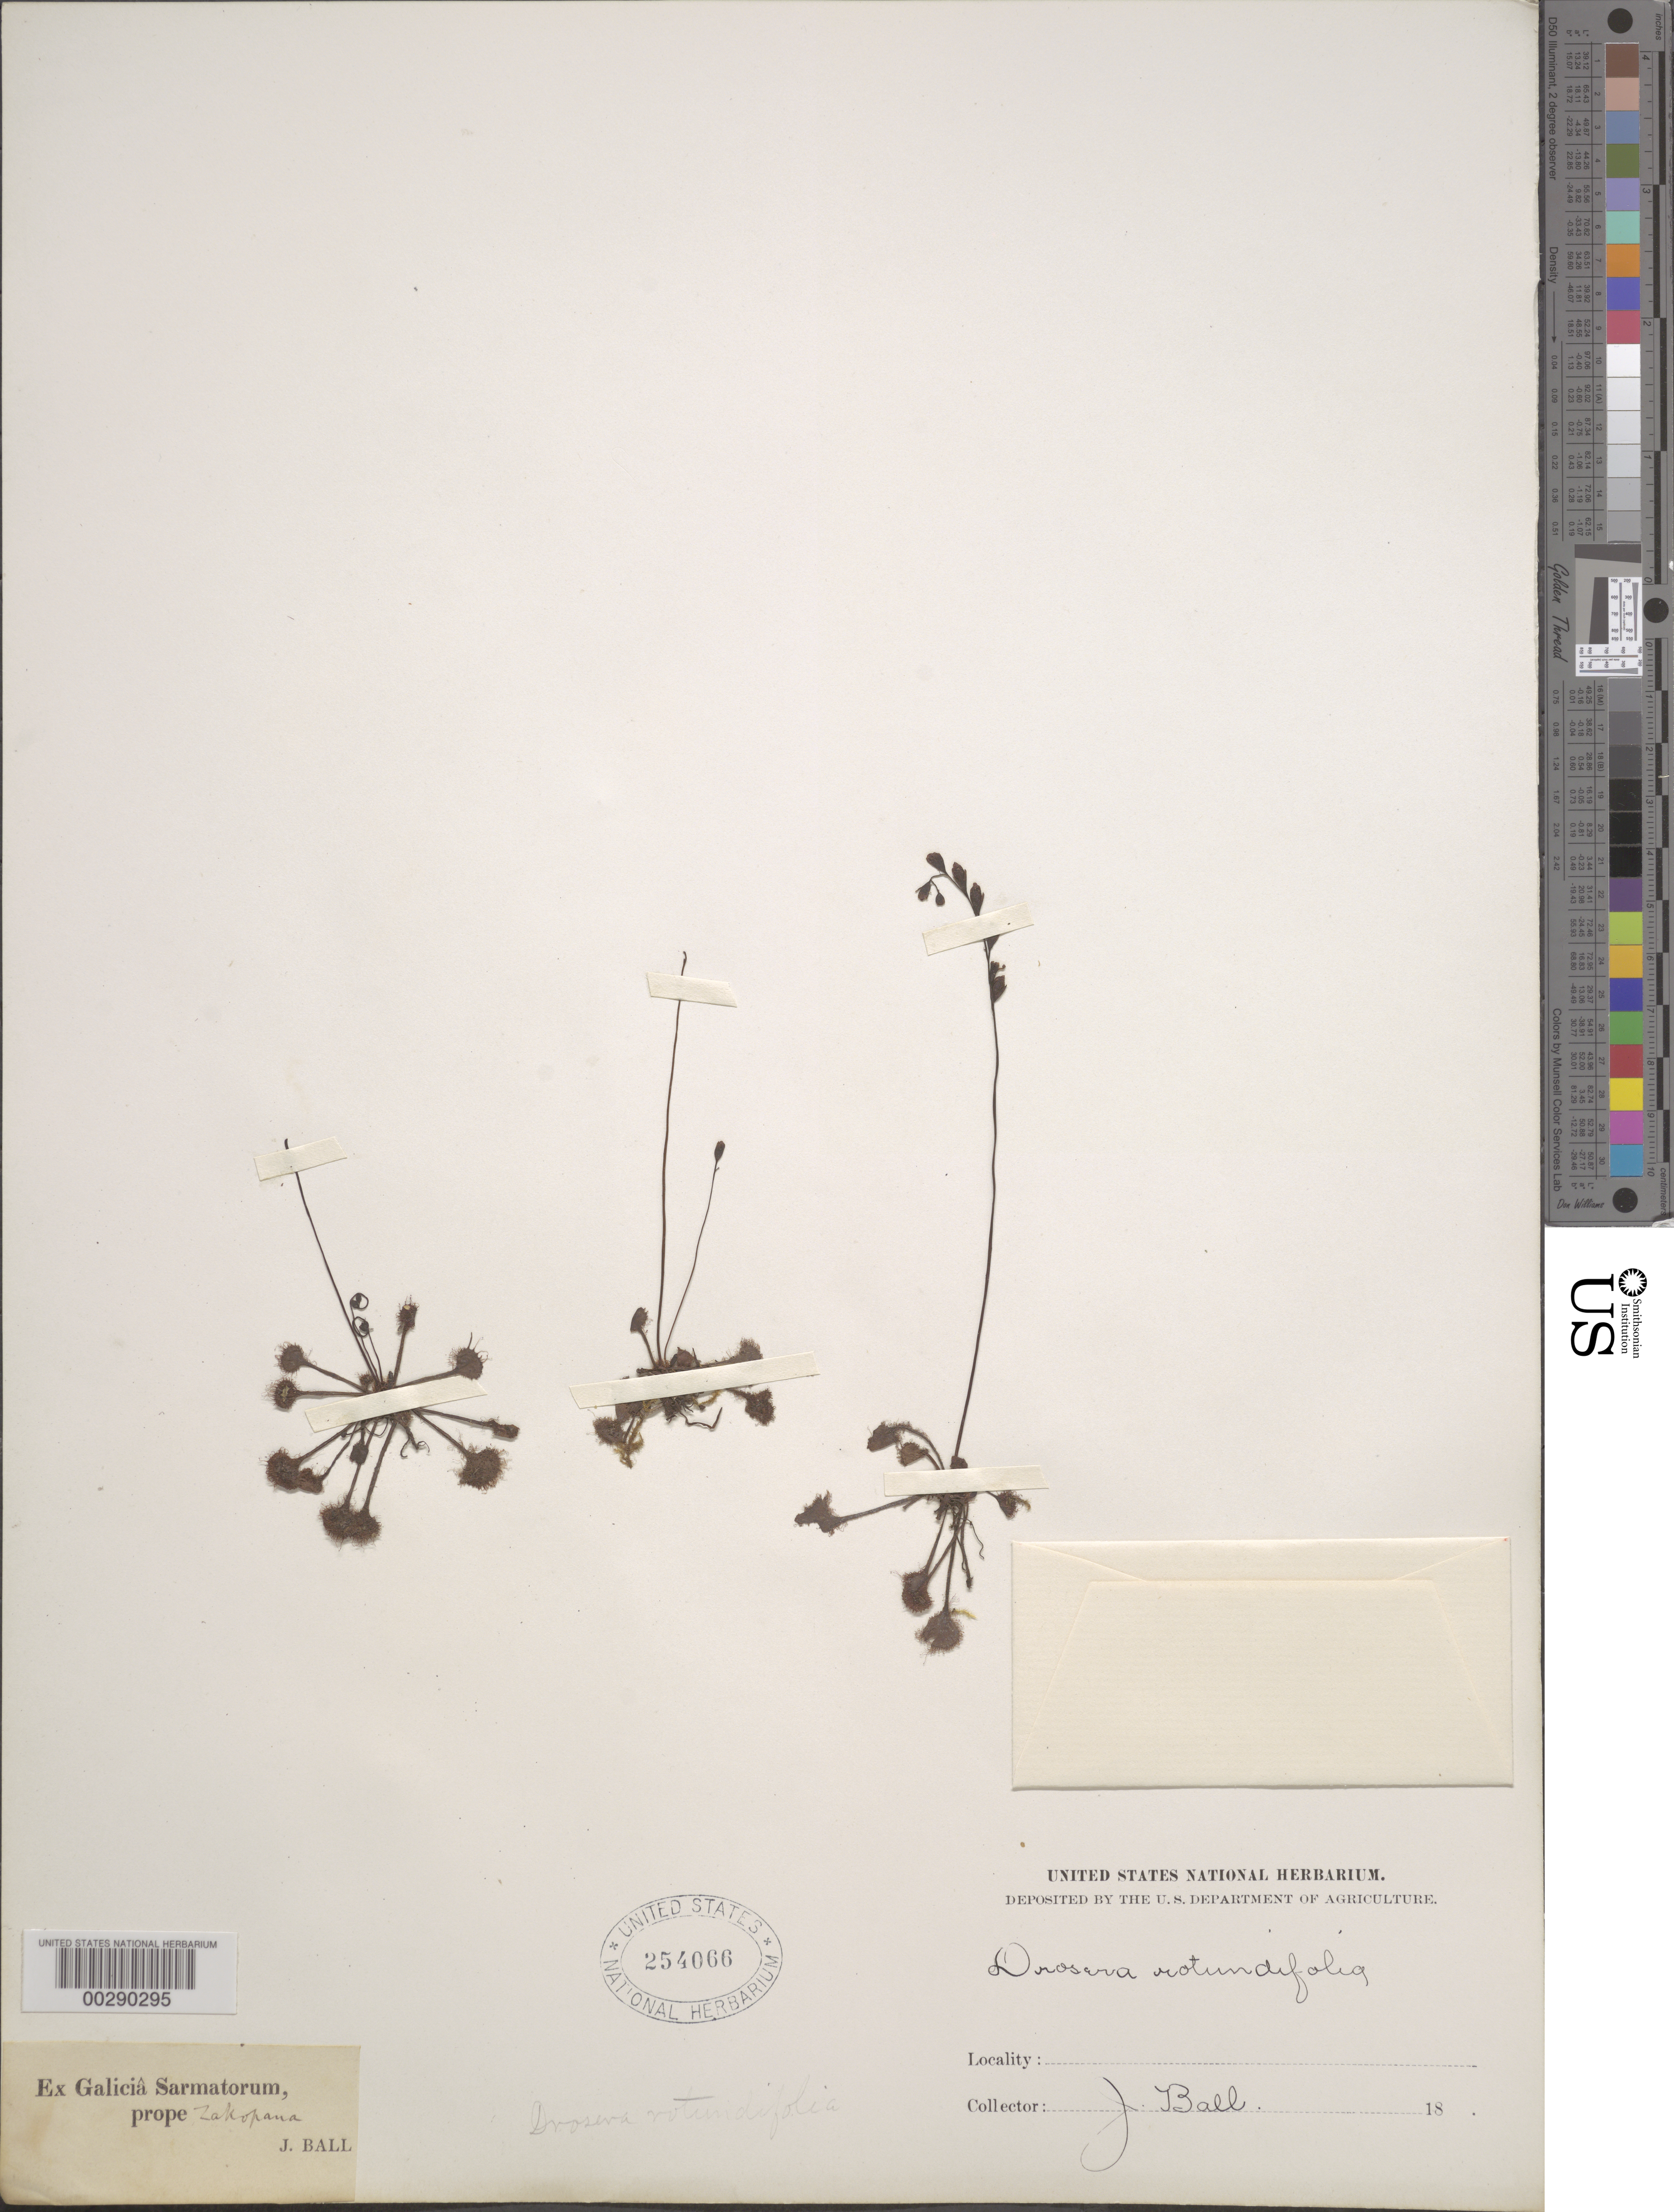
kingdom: Plantae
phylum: Tracheophyta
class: Magnoliopsida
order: Caryophyllales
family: Droseraceae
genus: Drosera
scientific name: Drosera rotundifolia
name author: L.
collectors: J. Ball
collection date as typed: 18--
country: Poland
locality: Galicia sarmatorum, prope Zakopana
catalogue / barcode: US 254066